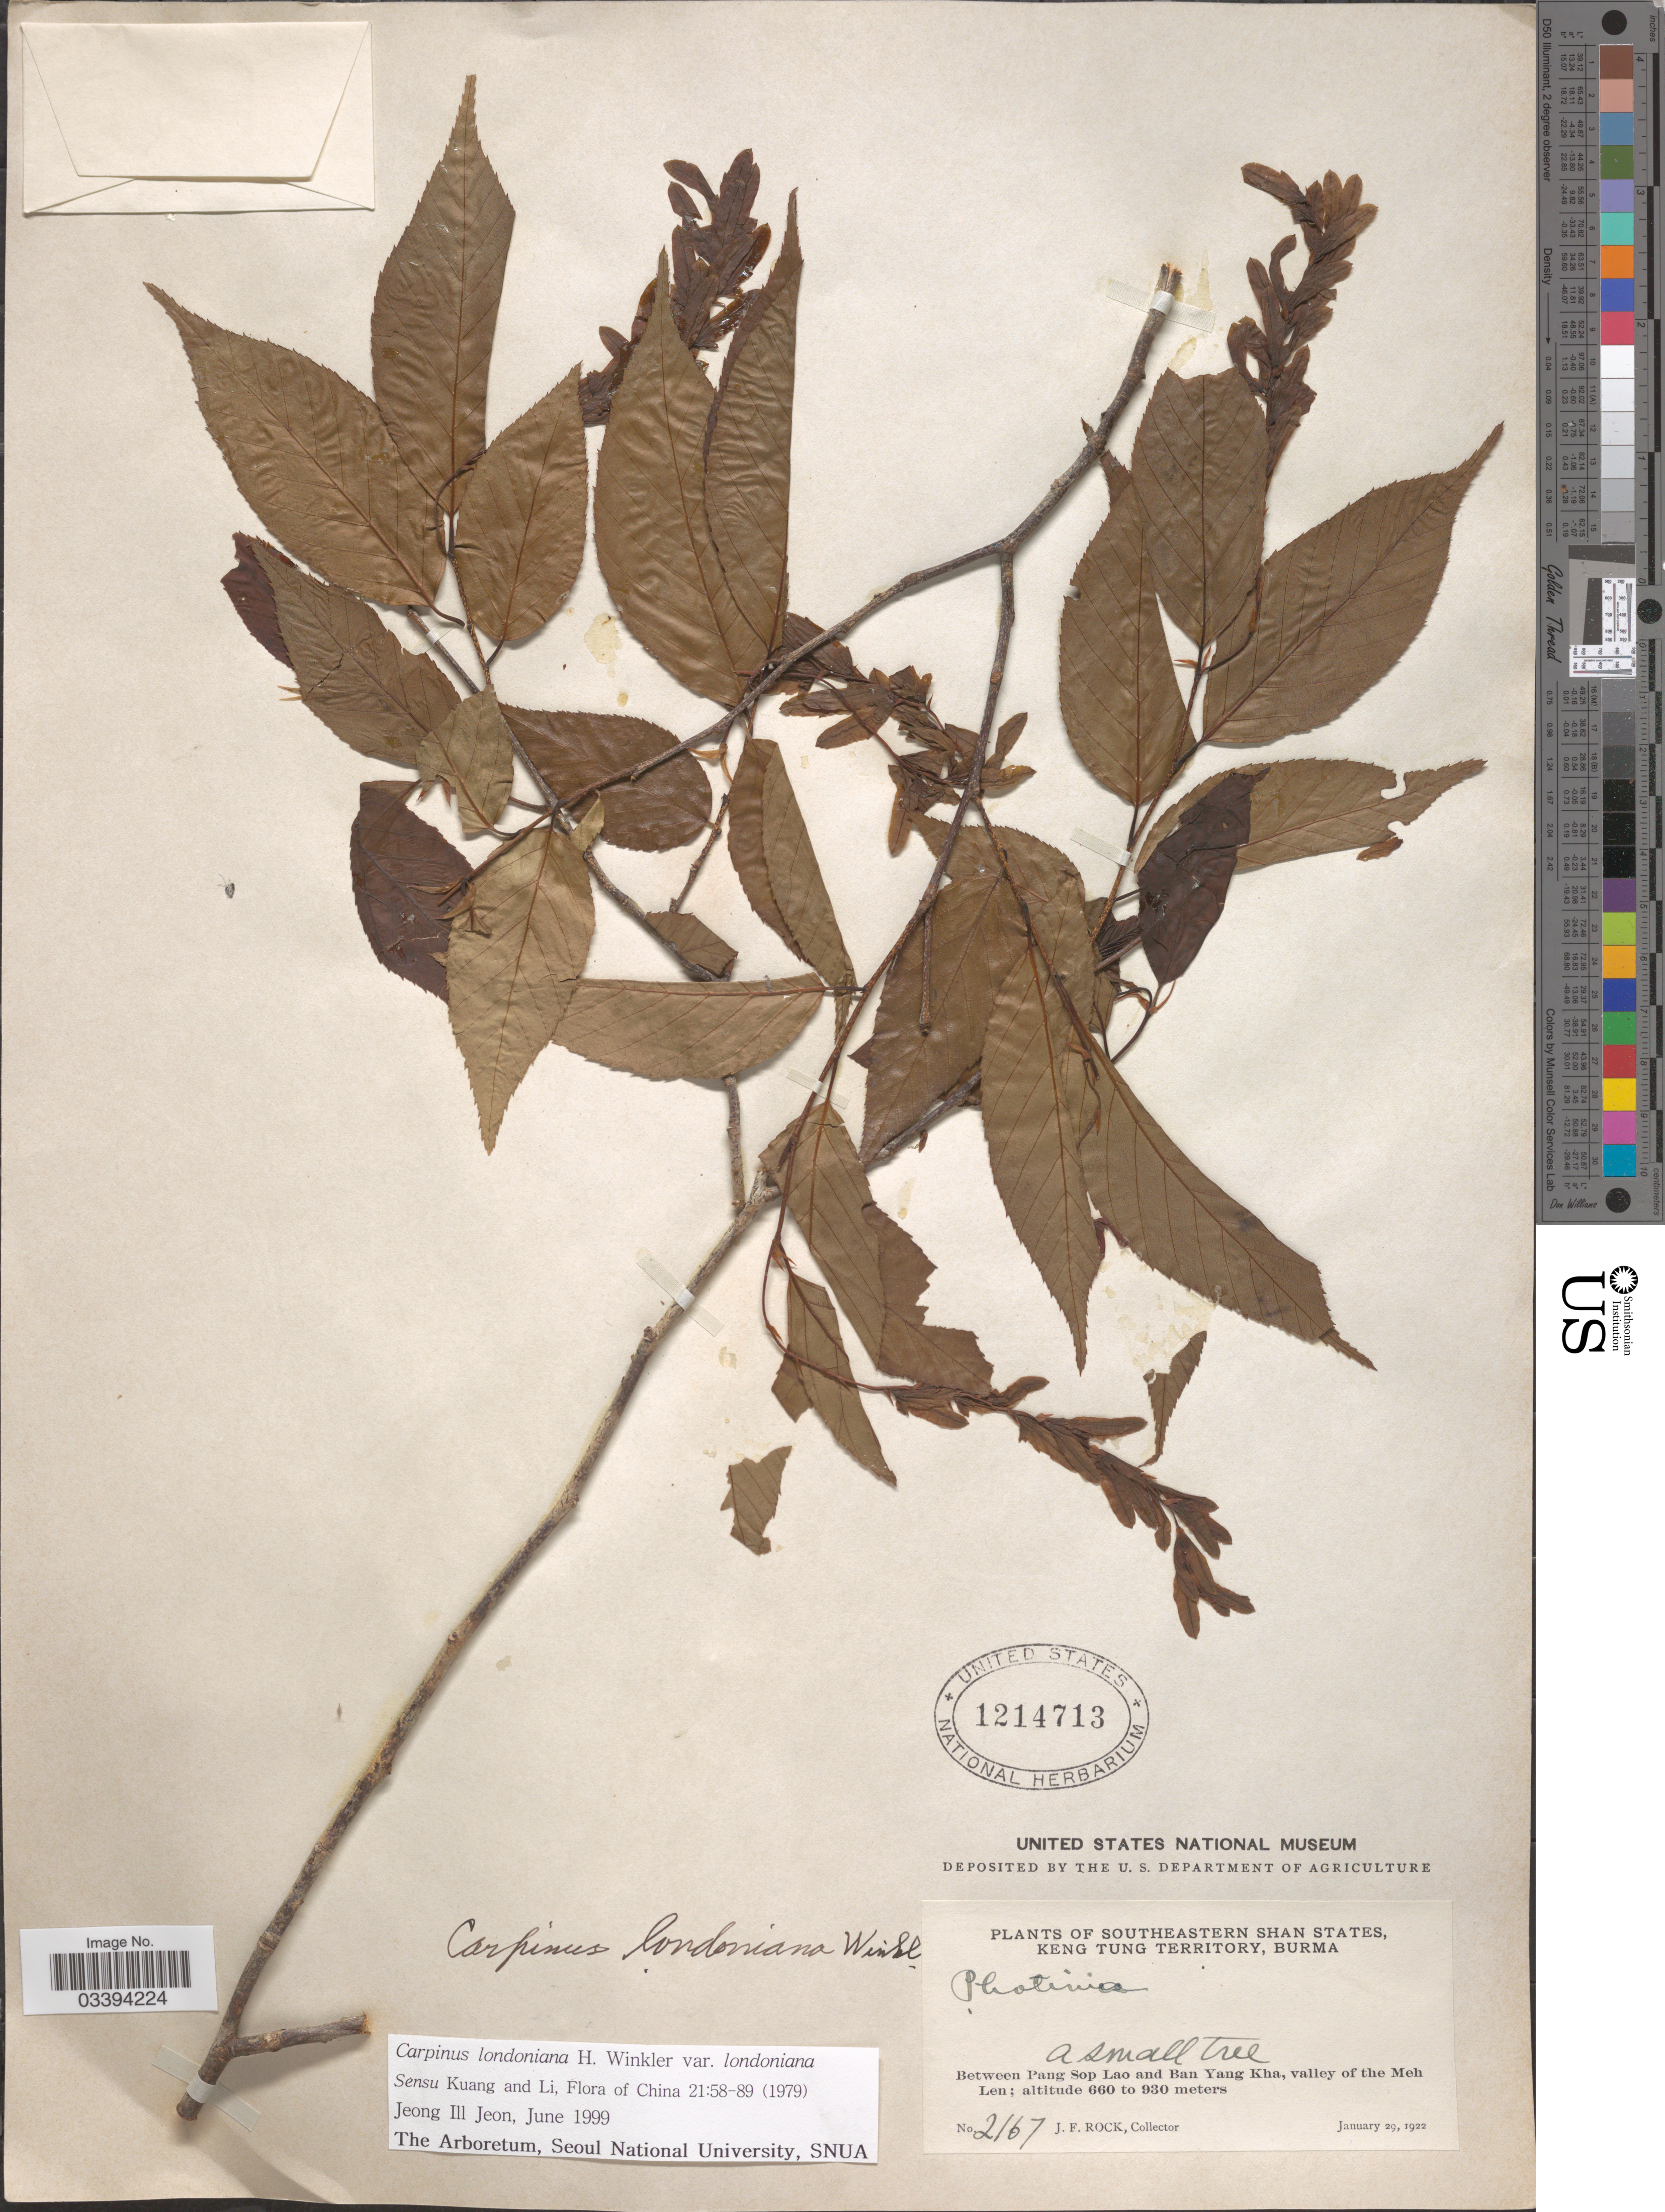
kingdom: Plantae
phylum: Tracheophyta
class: Magnoliopsida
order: Fagales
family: Betulaceae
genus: Carpinus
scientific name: Carpinus londoniana var. londoniana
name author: H.J.P. Winkl.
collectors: J. Rock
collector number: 2167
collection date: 1922-01-29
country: Myanmar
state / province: Shan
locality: Southeastern Shan States, Keng Tung territory, Burma. Between Pang Sop Lao and Ban Yang Kha, valley of the Meh Len.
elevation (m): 660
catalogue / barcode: US 1214713